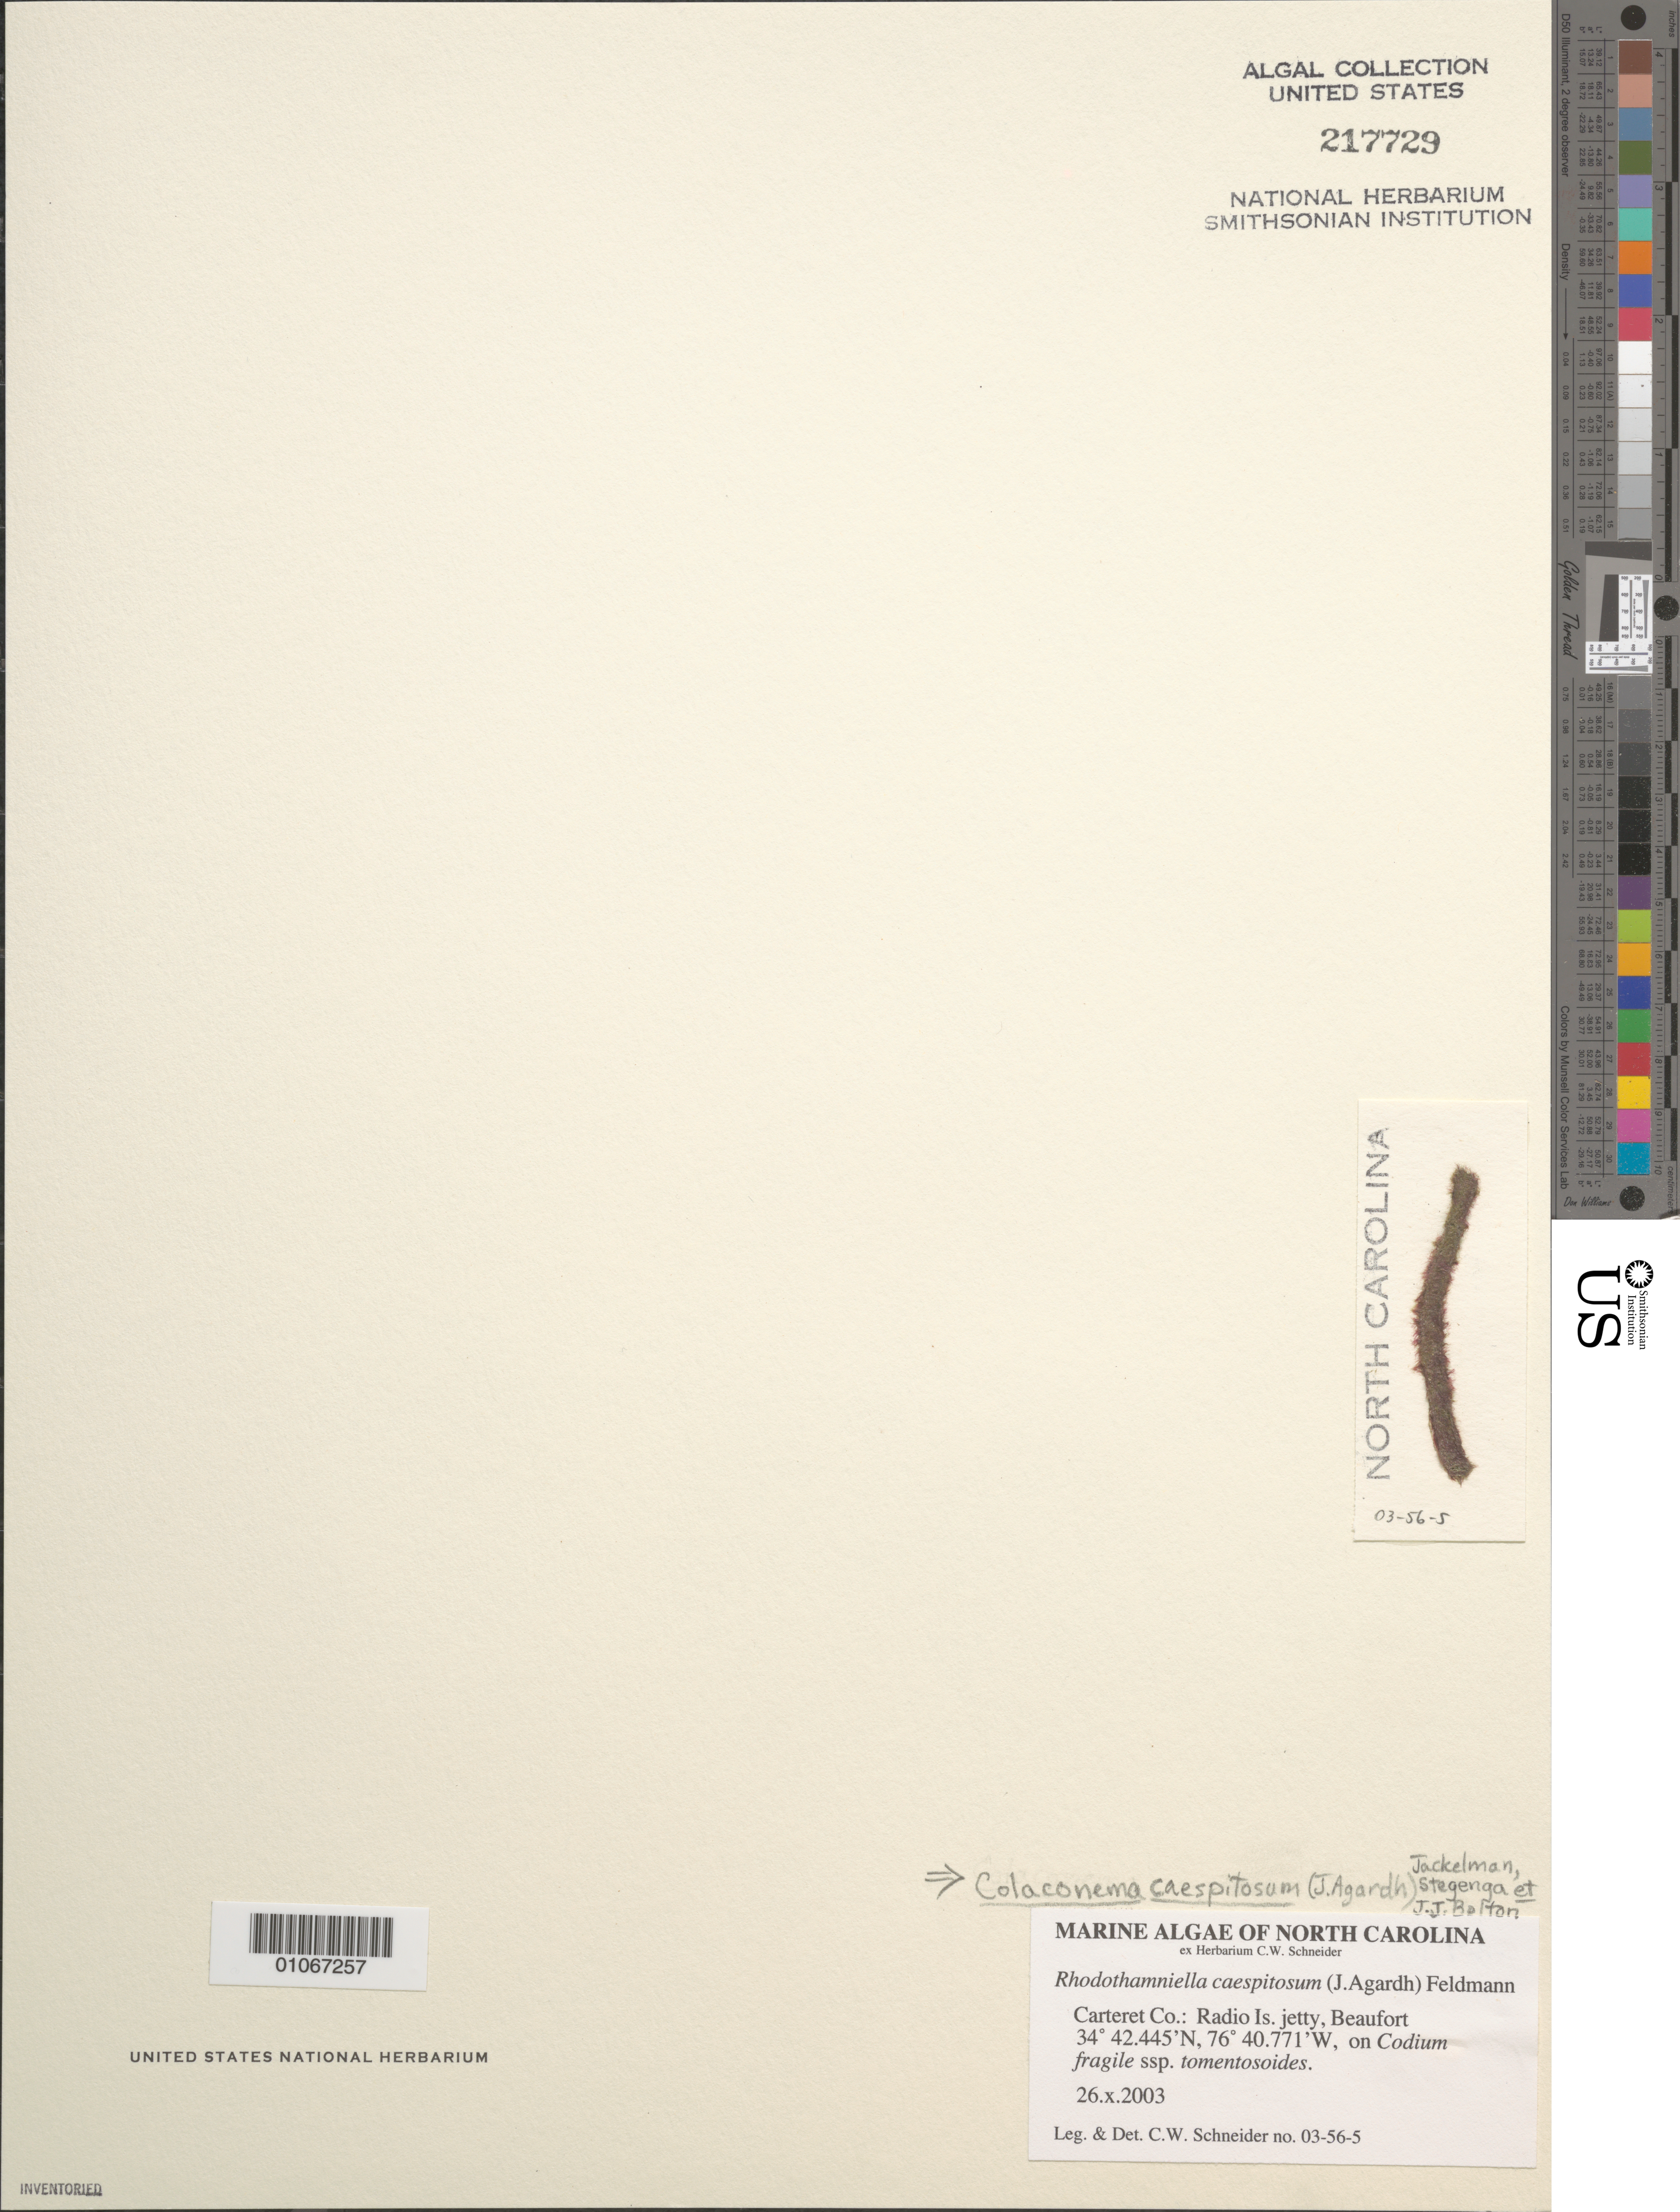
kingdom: Plantae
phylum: Rhodophyta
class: Florideophyceae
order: Colaconematales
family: Colaconemataceae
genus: Colaconema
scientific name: Colaconema caespitosum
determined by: Schneider, C. W.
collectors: C. W. Schneider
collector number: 03-56-5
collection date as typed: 26 Oct 2003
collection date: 2003-10-26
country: United States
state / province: North Carolina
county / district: Carteret County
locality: Beaufort, Radio Island jetty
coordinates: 34 42.445'N, 76 40.771'W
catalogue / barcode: US 217729